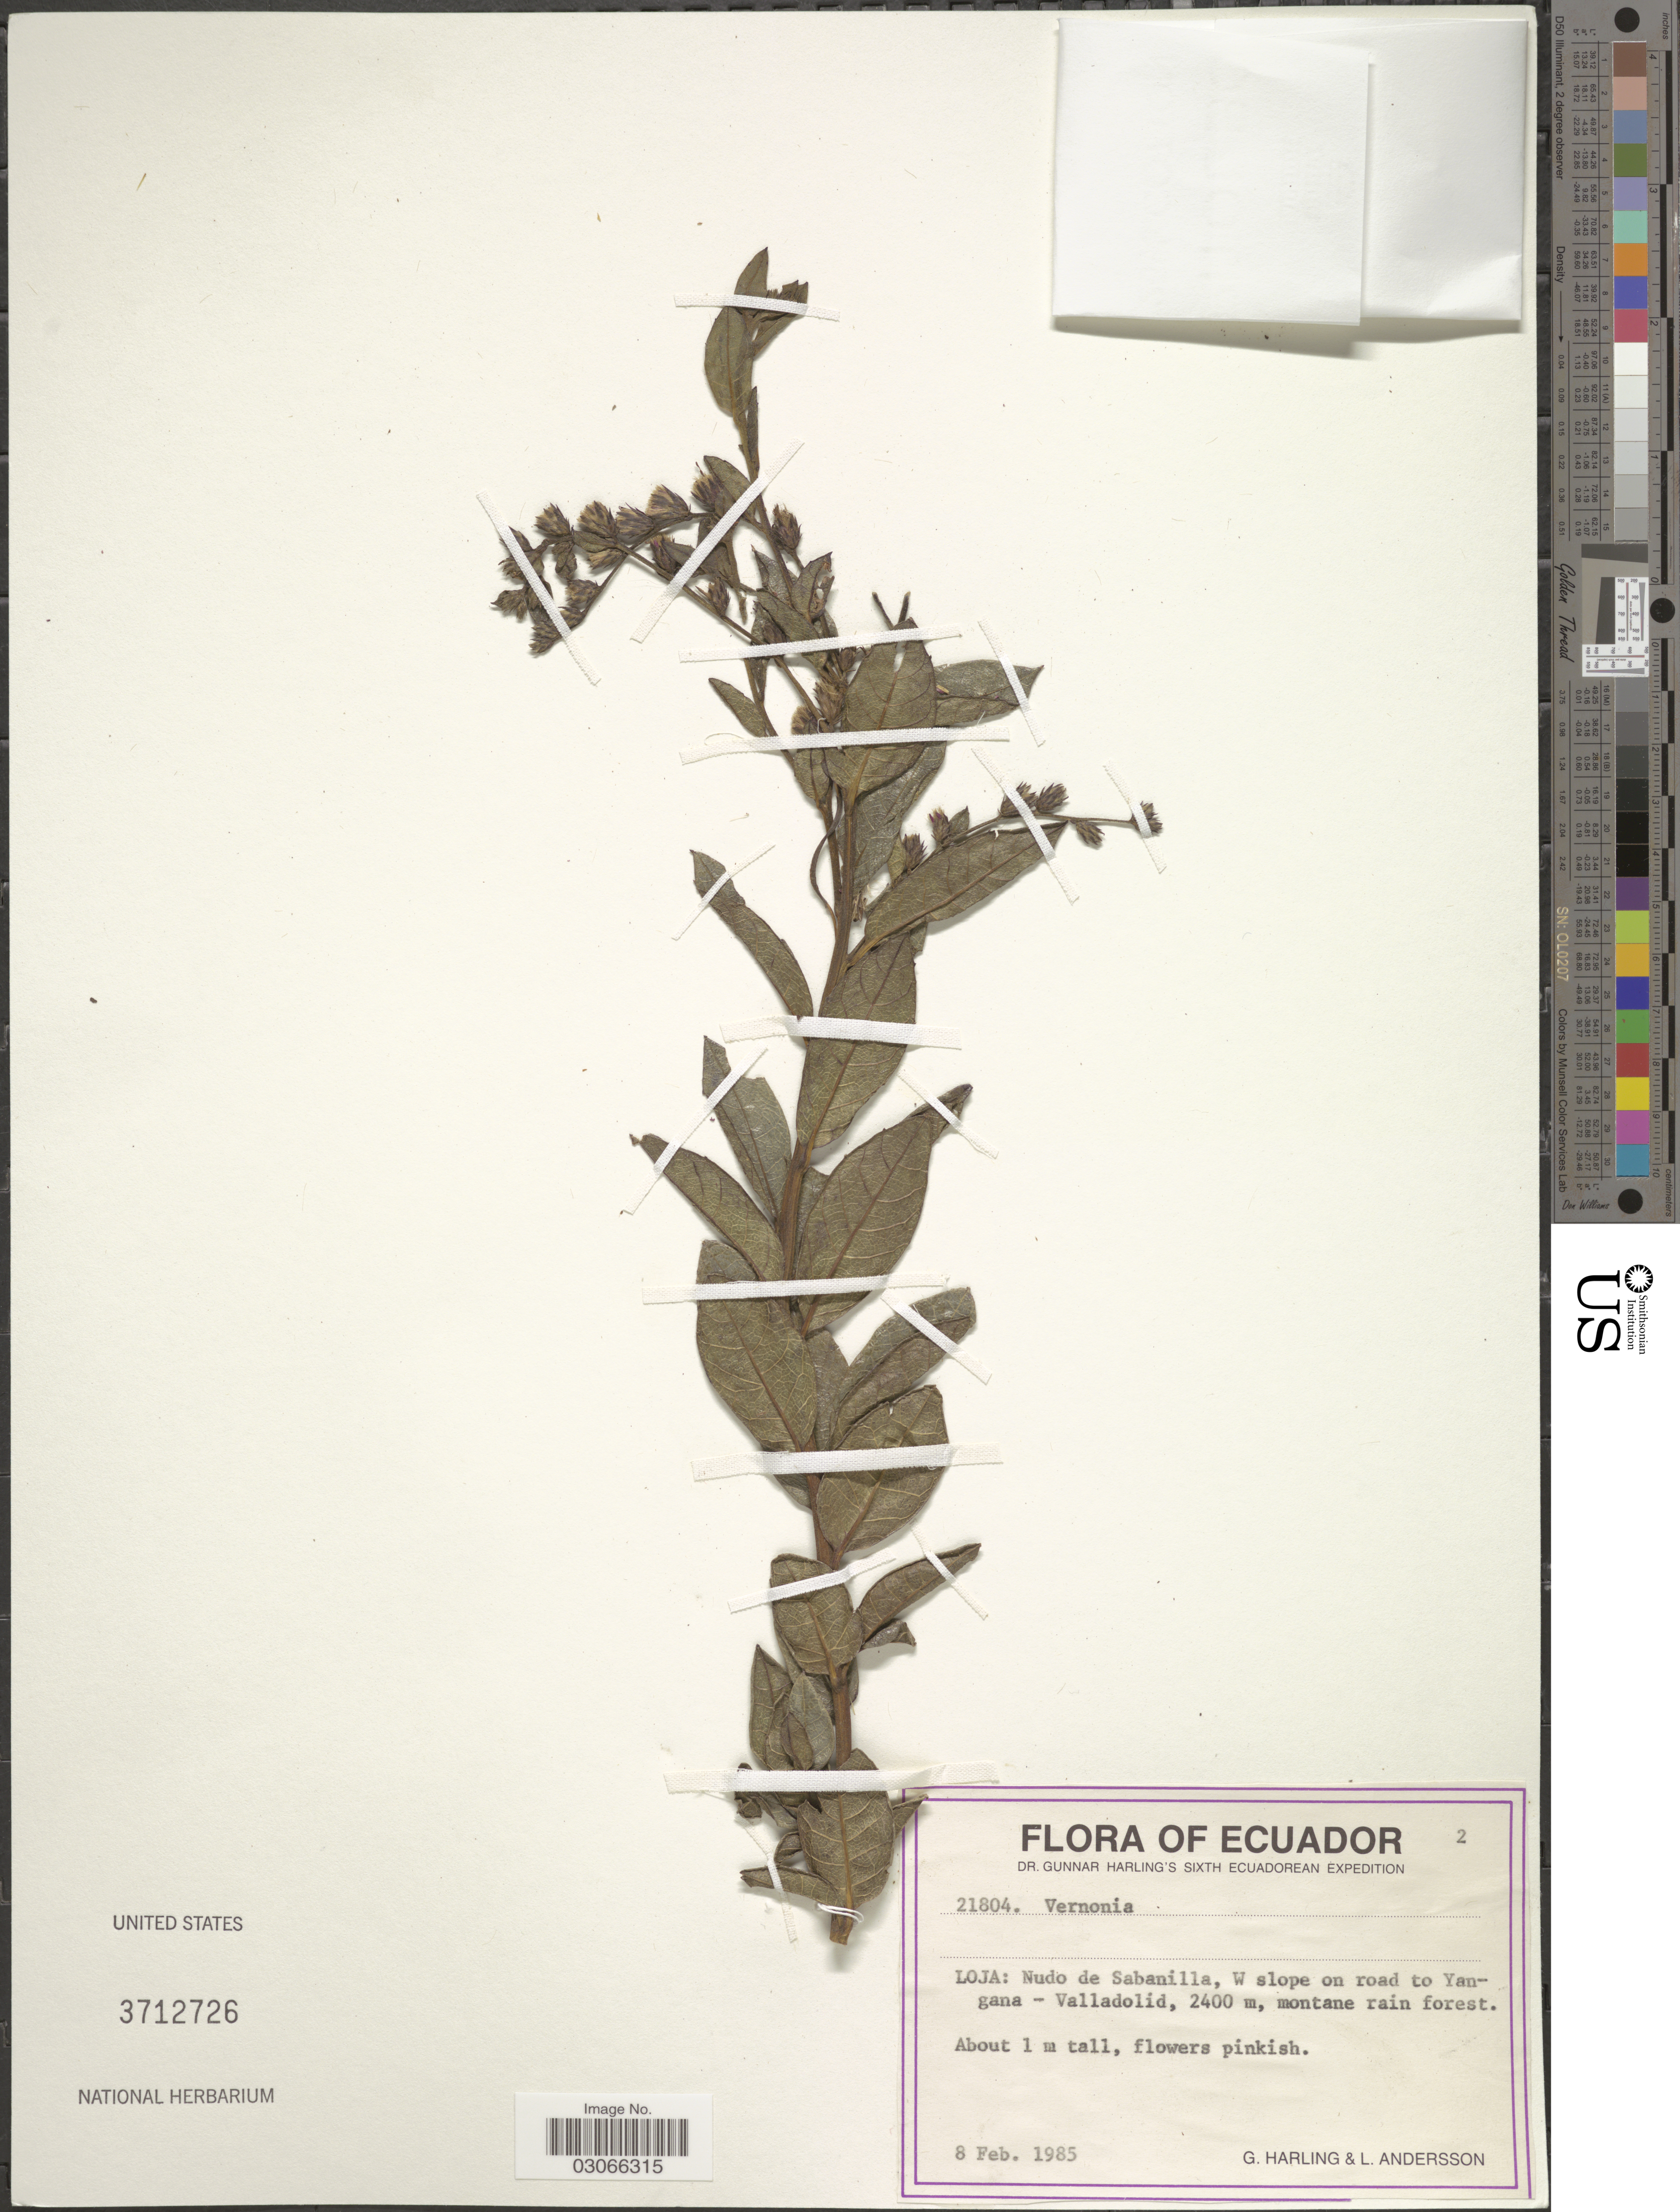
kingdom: Plantae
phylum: Tracheophyta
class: Magnoliopsida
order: Asterales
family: Asteraceae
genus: Lepidaploa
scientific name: Lepidaploa sp.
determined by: Ávila C., Fabio Andrés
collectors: G. Harling & L. Andersson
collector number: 21804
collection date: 1985-02-08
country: Ecuador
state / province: Loja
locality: Nudo de Sabanilla, W slope on road to Yangana - Valladolid.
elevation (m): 2400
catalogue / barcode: US 3712726